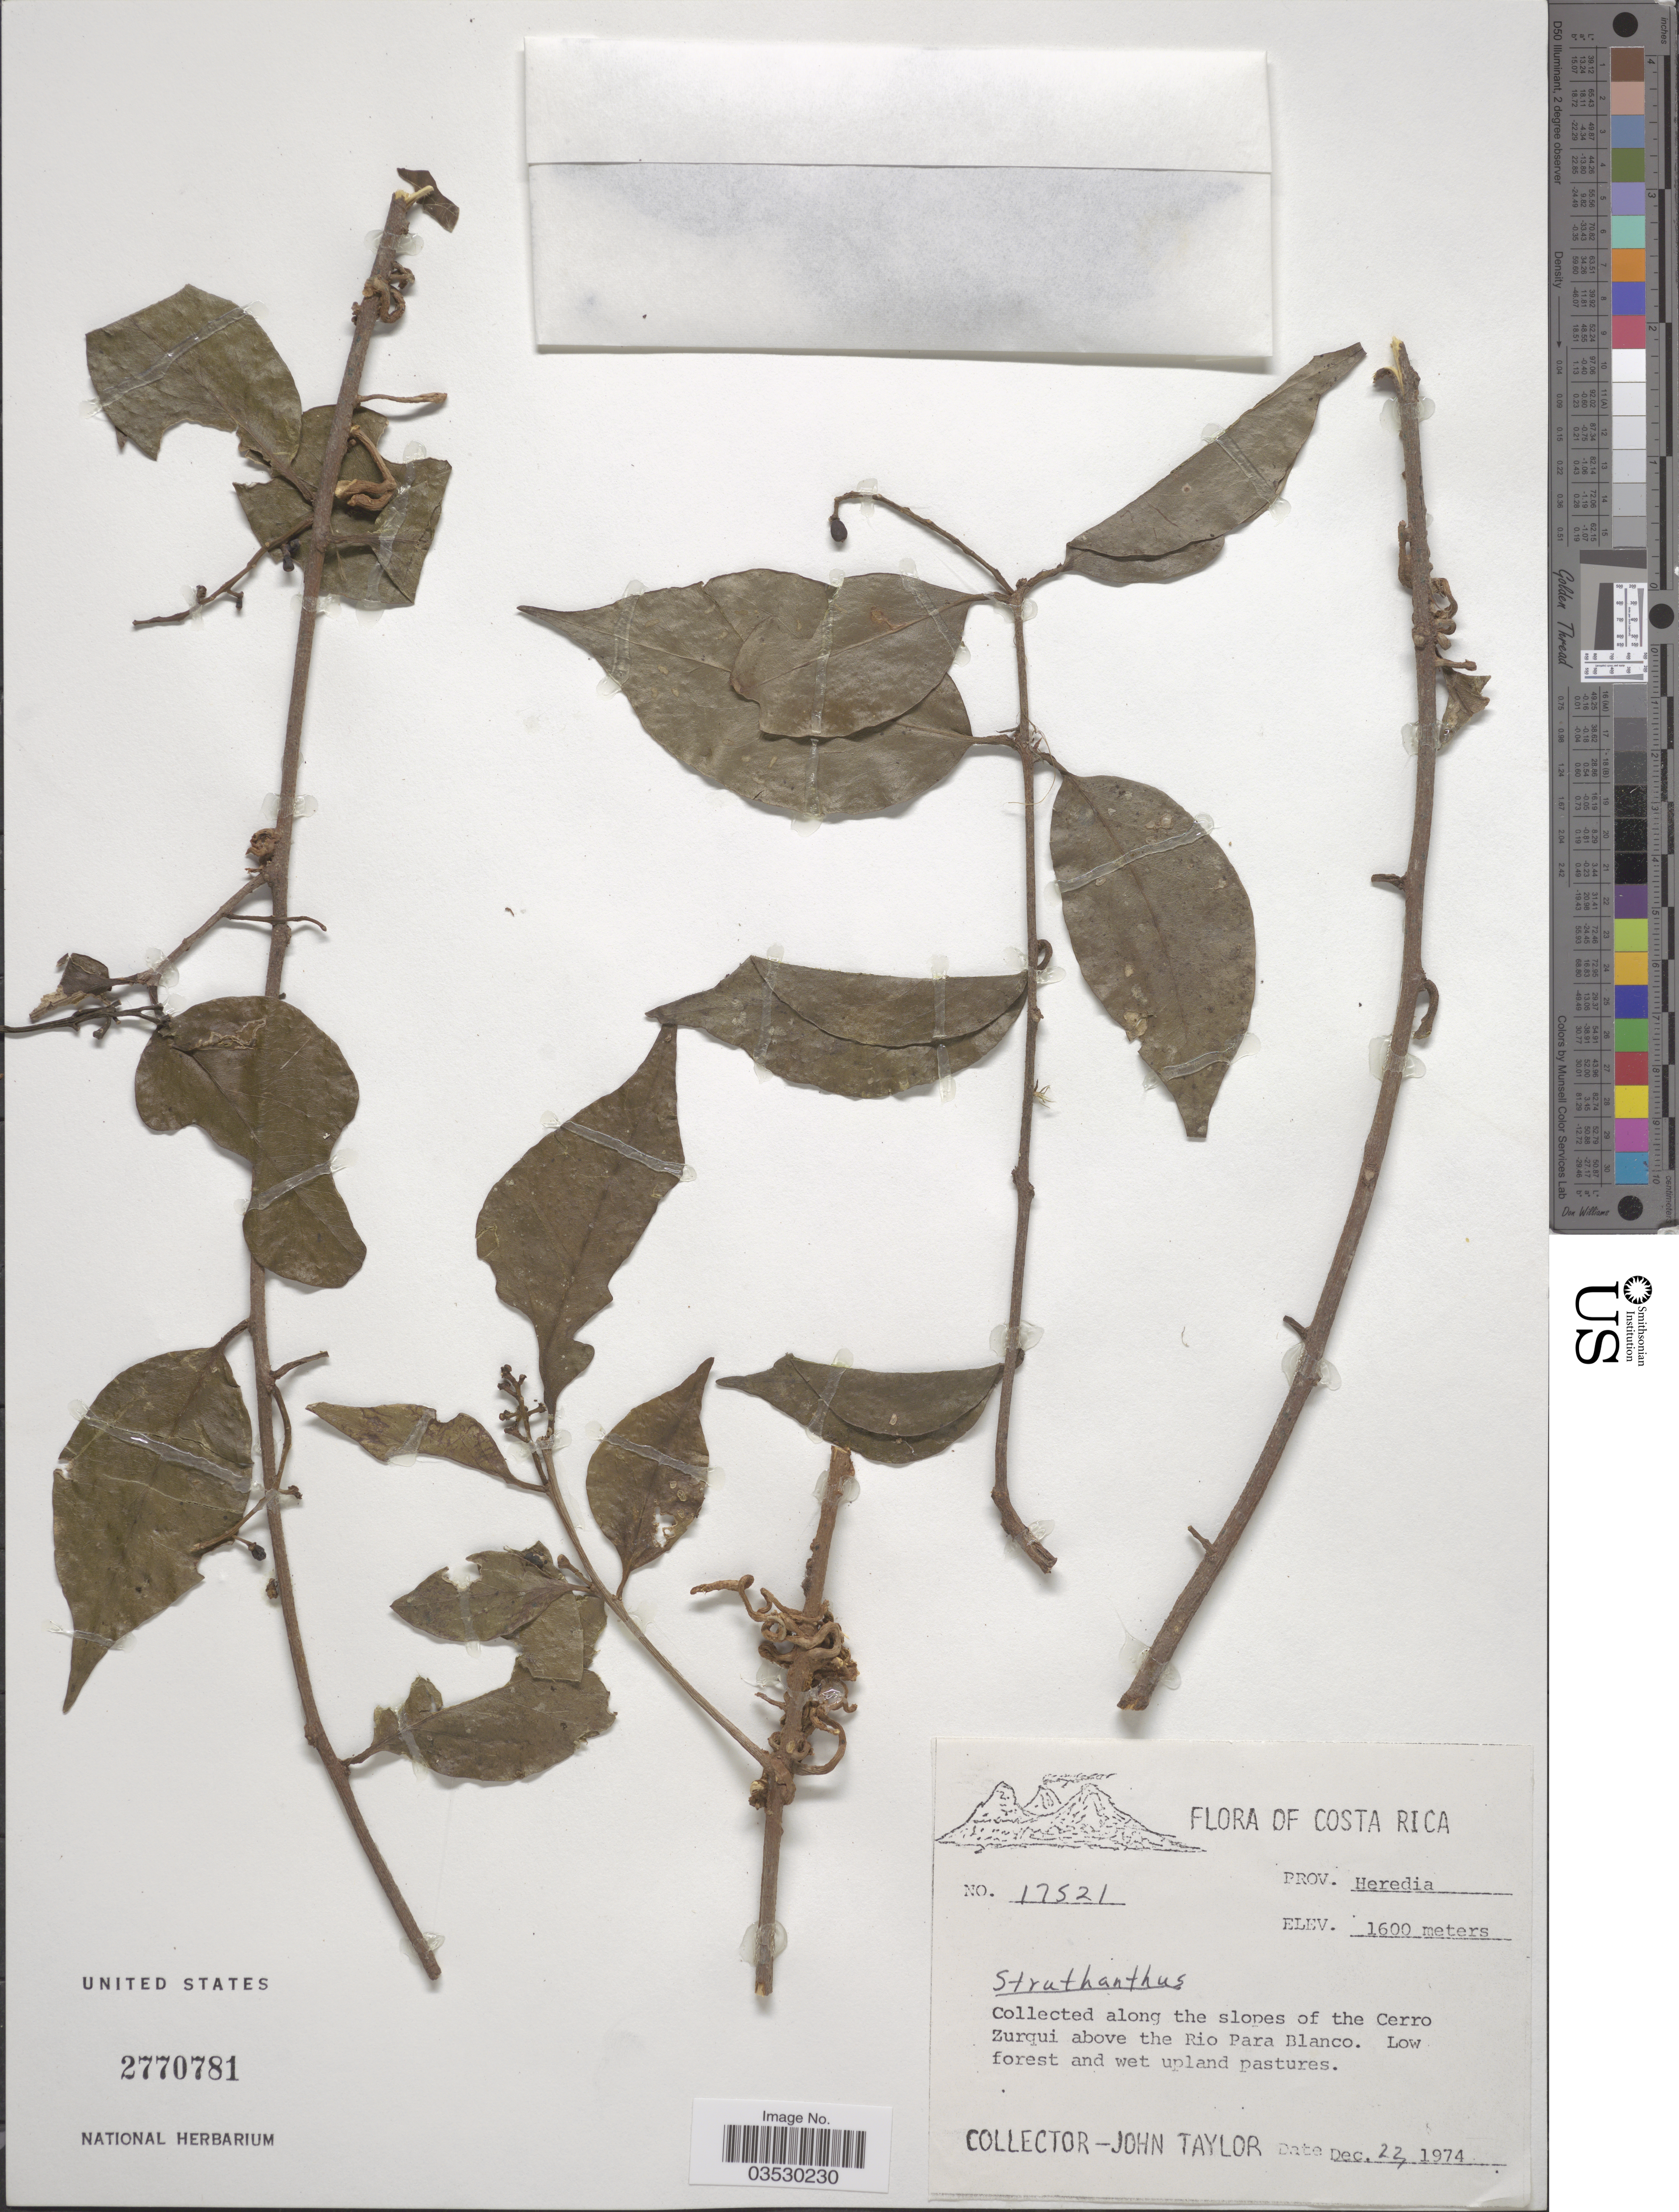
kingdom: Plantae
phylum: Tracheophyta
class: Magnoliopsida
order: Santalales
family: Loranthaceae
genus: Struthanthus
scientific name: Struthanthus sp.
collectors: J. Taylor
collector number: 17521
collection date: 1974-12-22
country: Costa Rica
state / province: Heredia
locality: Along the slopes of the Cerro Zurqui above the Rio Para Blanco.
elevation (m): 1600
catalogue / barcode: US 2770781